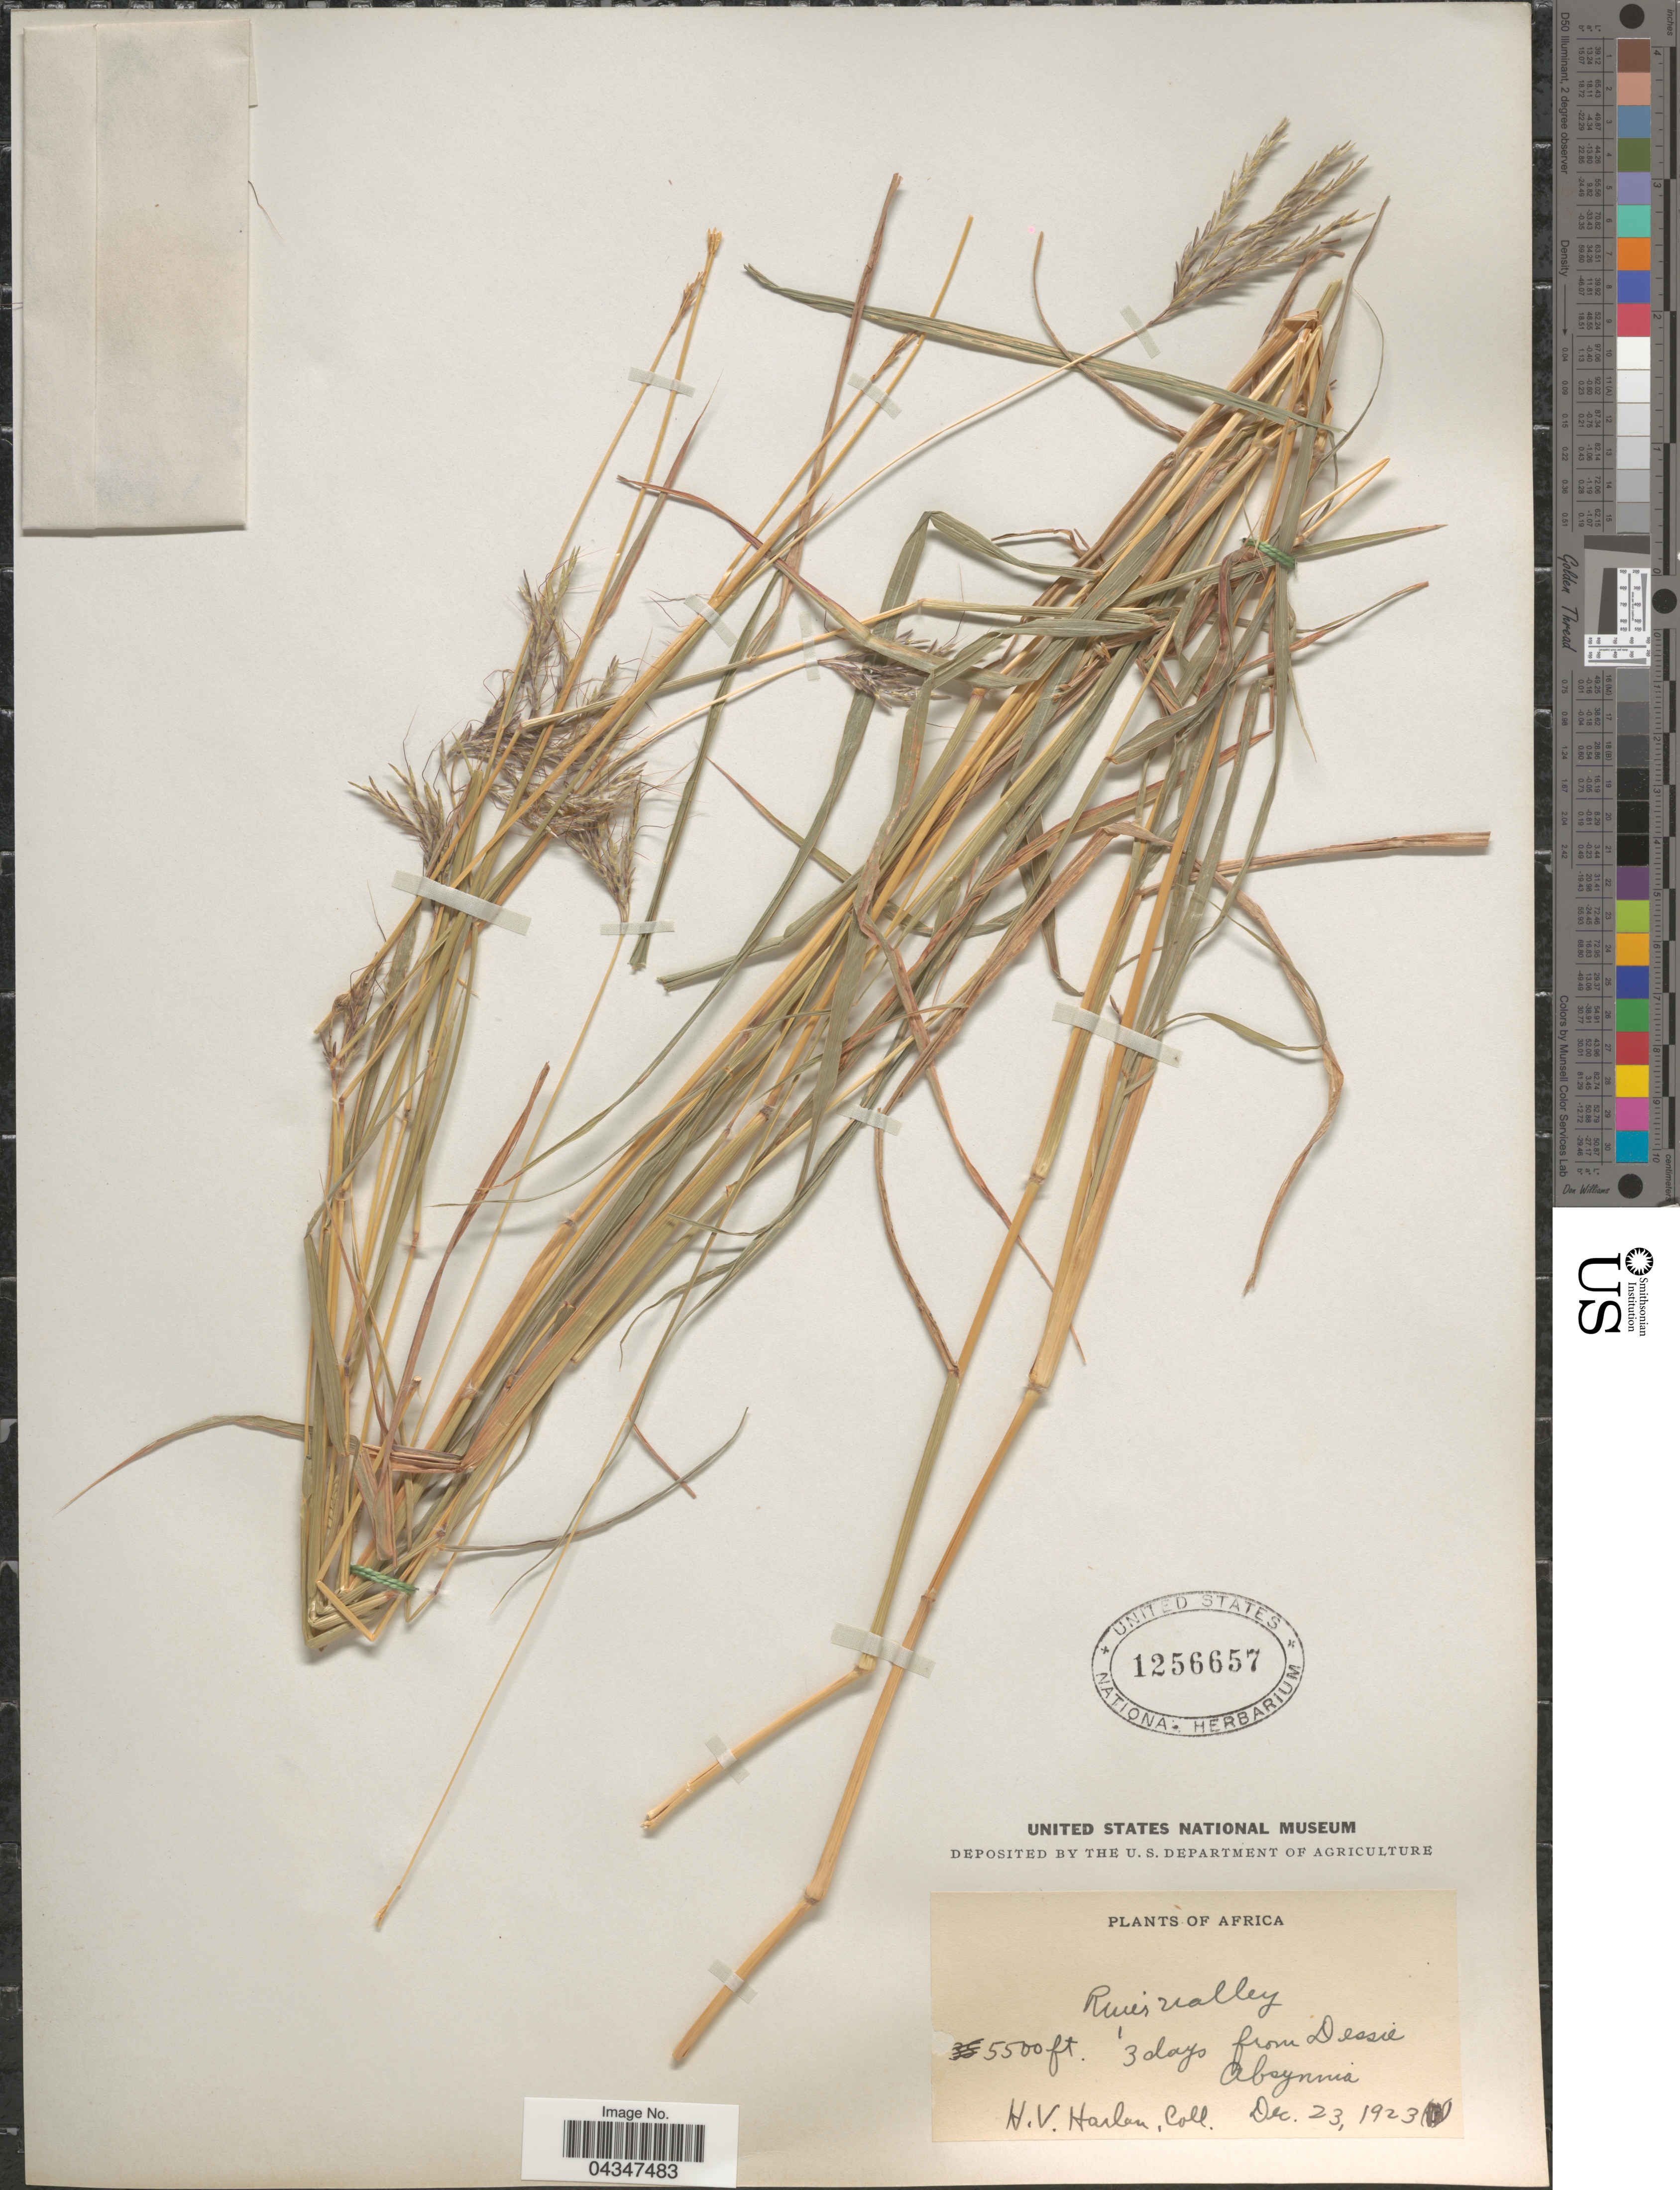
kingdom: Plantae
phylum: Tracheophyta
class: Liliopsida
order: Poales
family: Poaceae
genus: Andropogon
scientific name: Andropogon sp.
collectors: H. Harlan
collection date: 1923-12-23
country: Ethiopia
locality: River valley. 3 days from Dessie. Absynnia.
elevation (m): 1676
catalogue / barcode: US 1256657